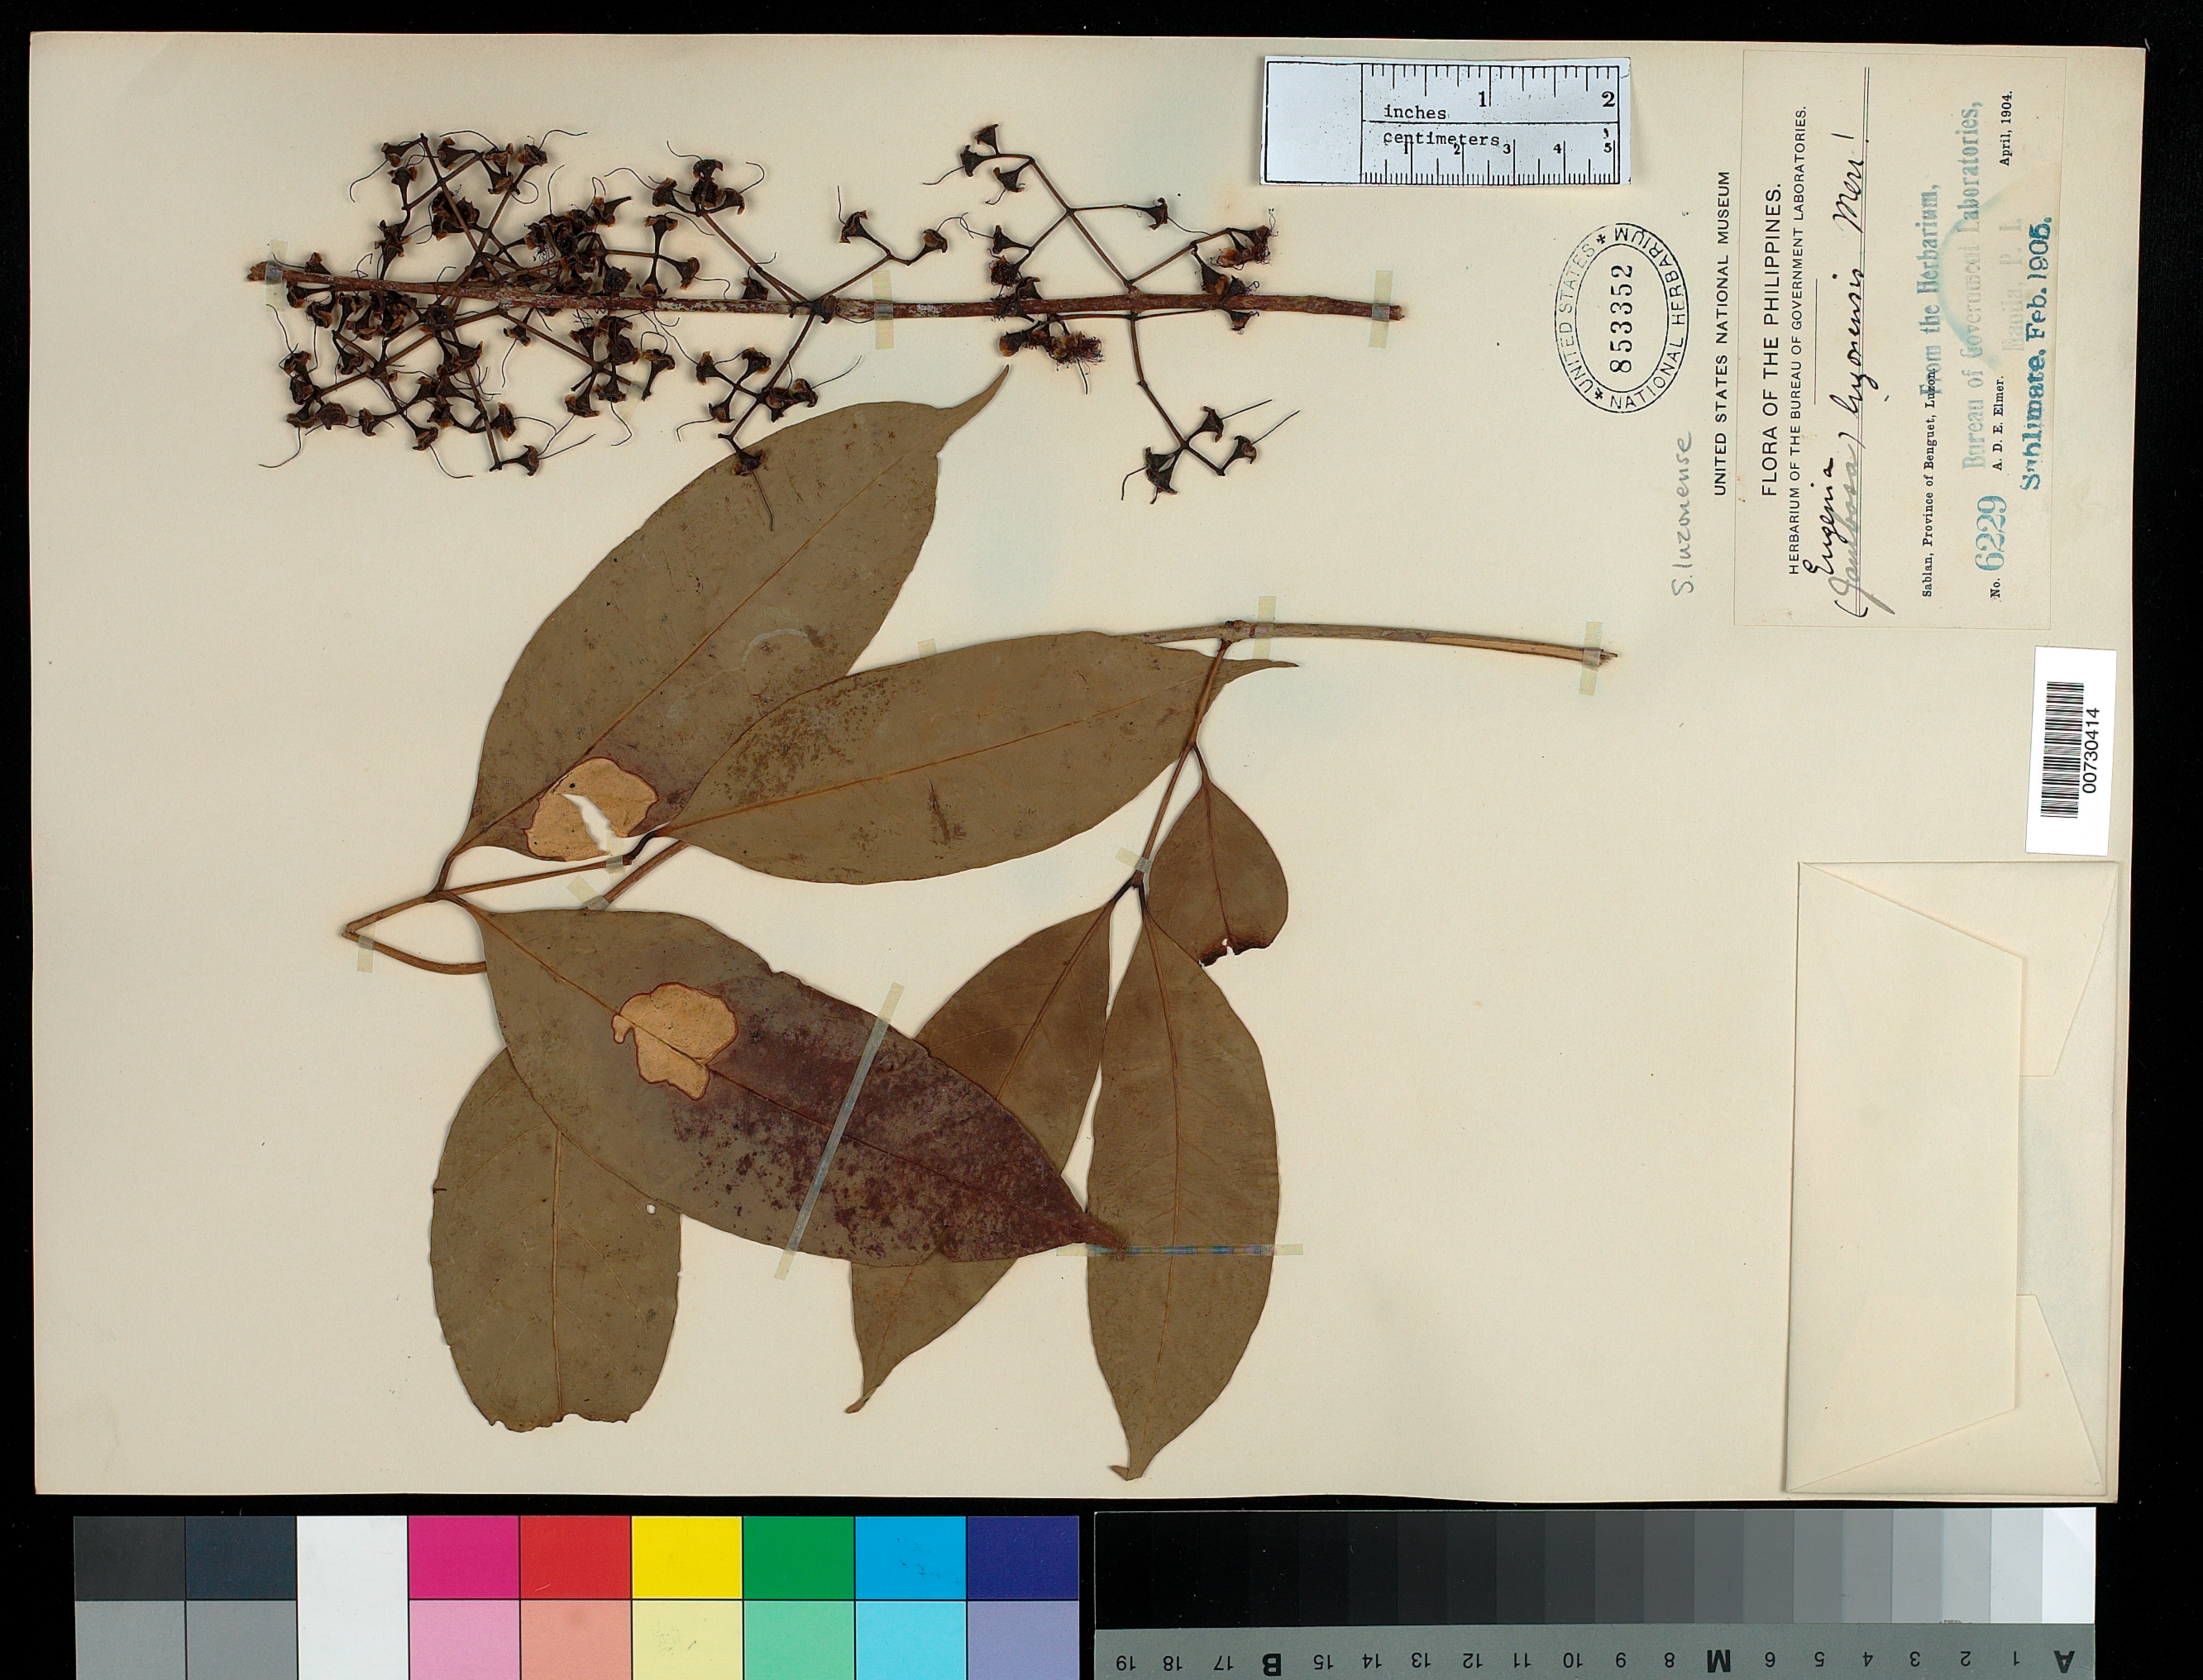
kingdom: Plantae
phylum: Tracheophyta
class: Magnoliopsida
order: Myrtales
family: Myrtaceae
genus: Syzygium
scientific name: Syzygium luzonense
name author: (Merr.) Merr.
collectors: A. D. E. Elmer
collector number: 6229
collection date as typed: Apr 1904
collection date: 1904-04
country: Philippines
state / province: Cordillera (Administrative Region)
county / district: Benguet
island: Luzon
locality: Sablan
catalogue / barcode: US 853352